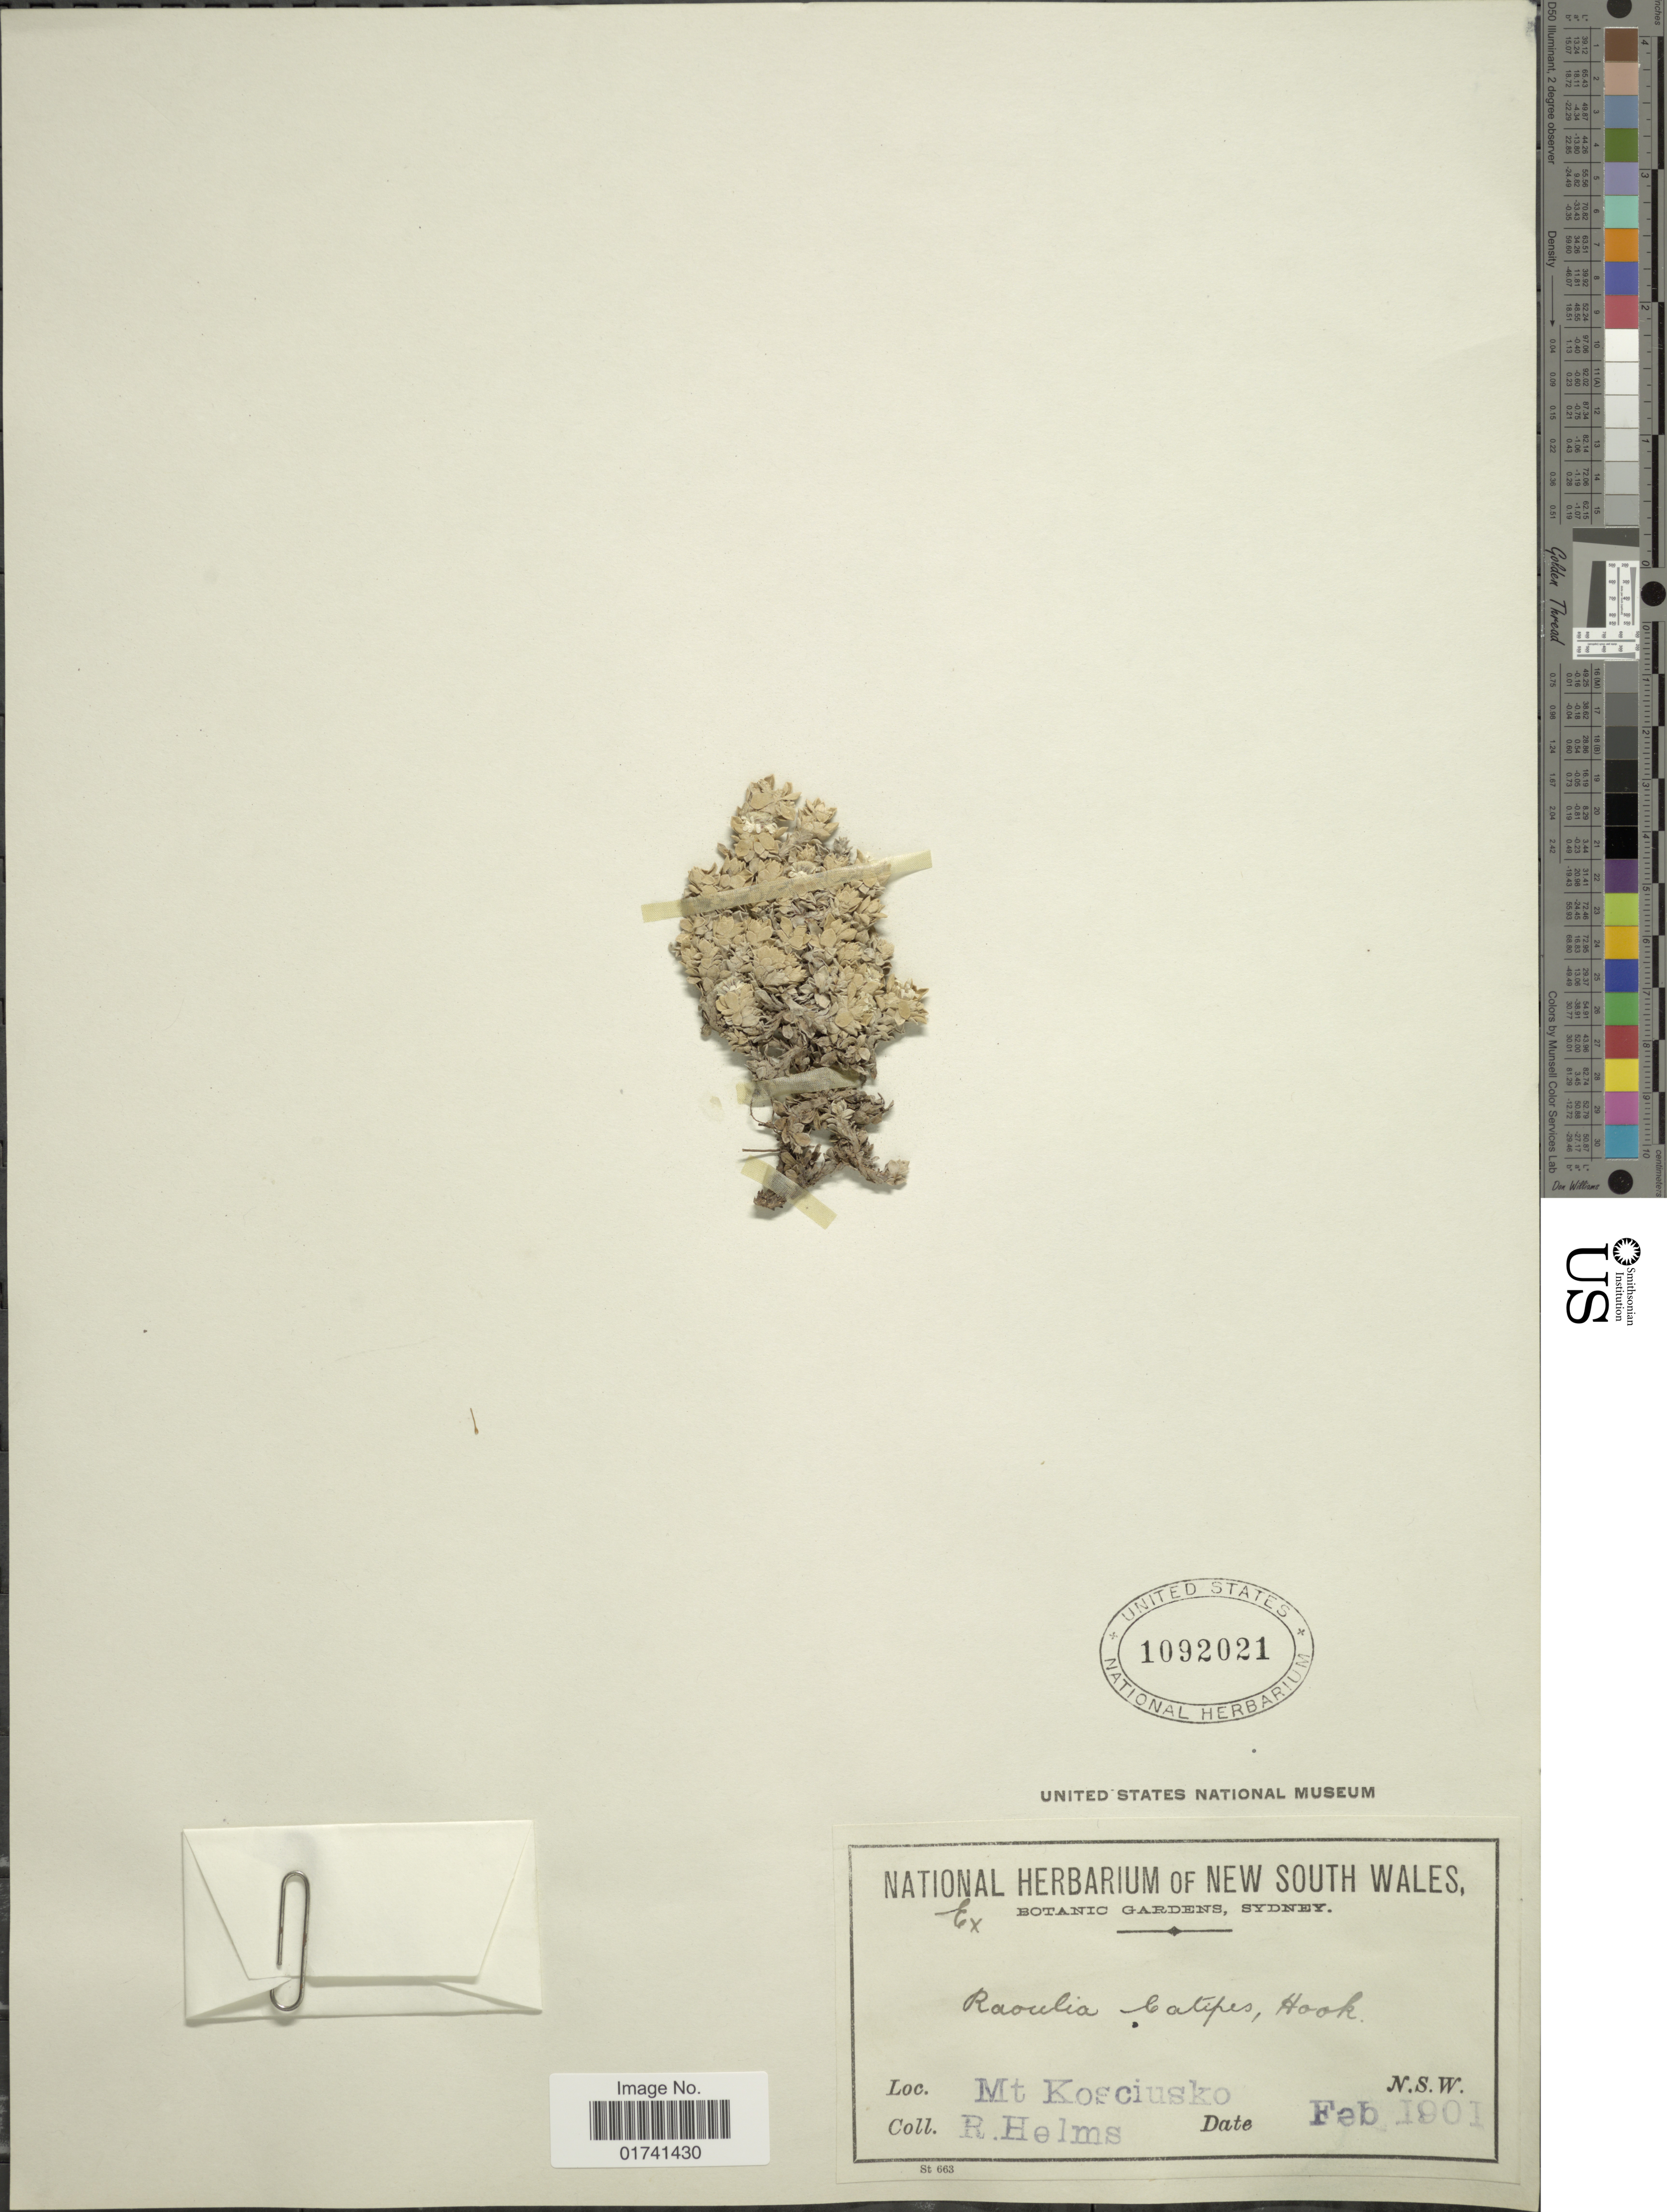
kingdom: Plantae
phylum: Tracheophyta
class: Magnoliopsida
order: Asterales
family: Asteraceae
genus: Raoulia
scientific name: Raoulia latipes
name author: Hook.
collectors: R. Helms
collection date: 1901-02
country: Australia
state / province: New South Wales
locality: Mt Kosciusko.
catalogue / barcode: US 1092021